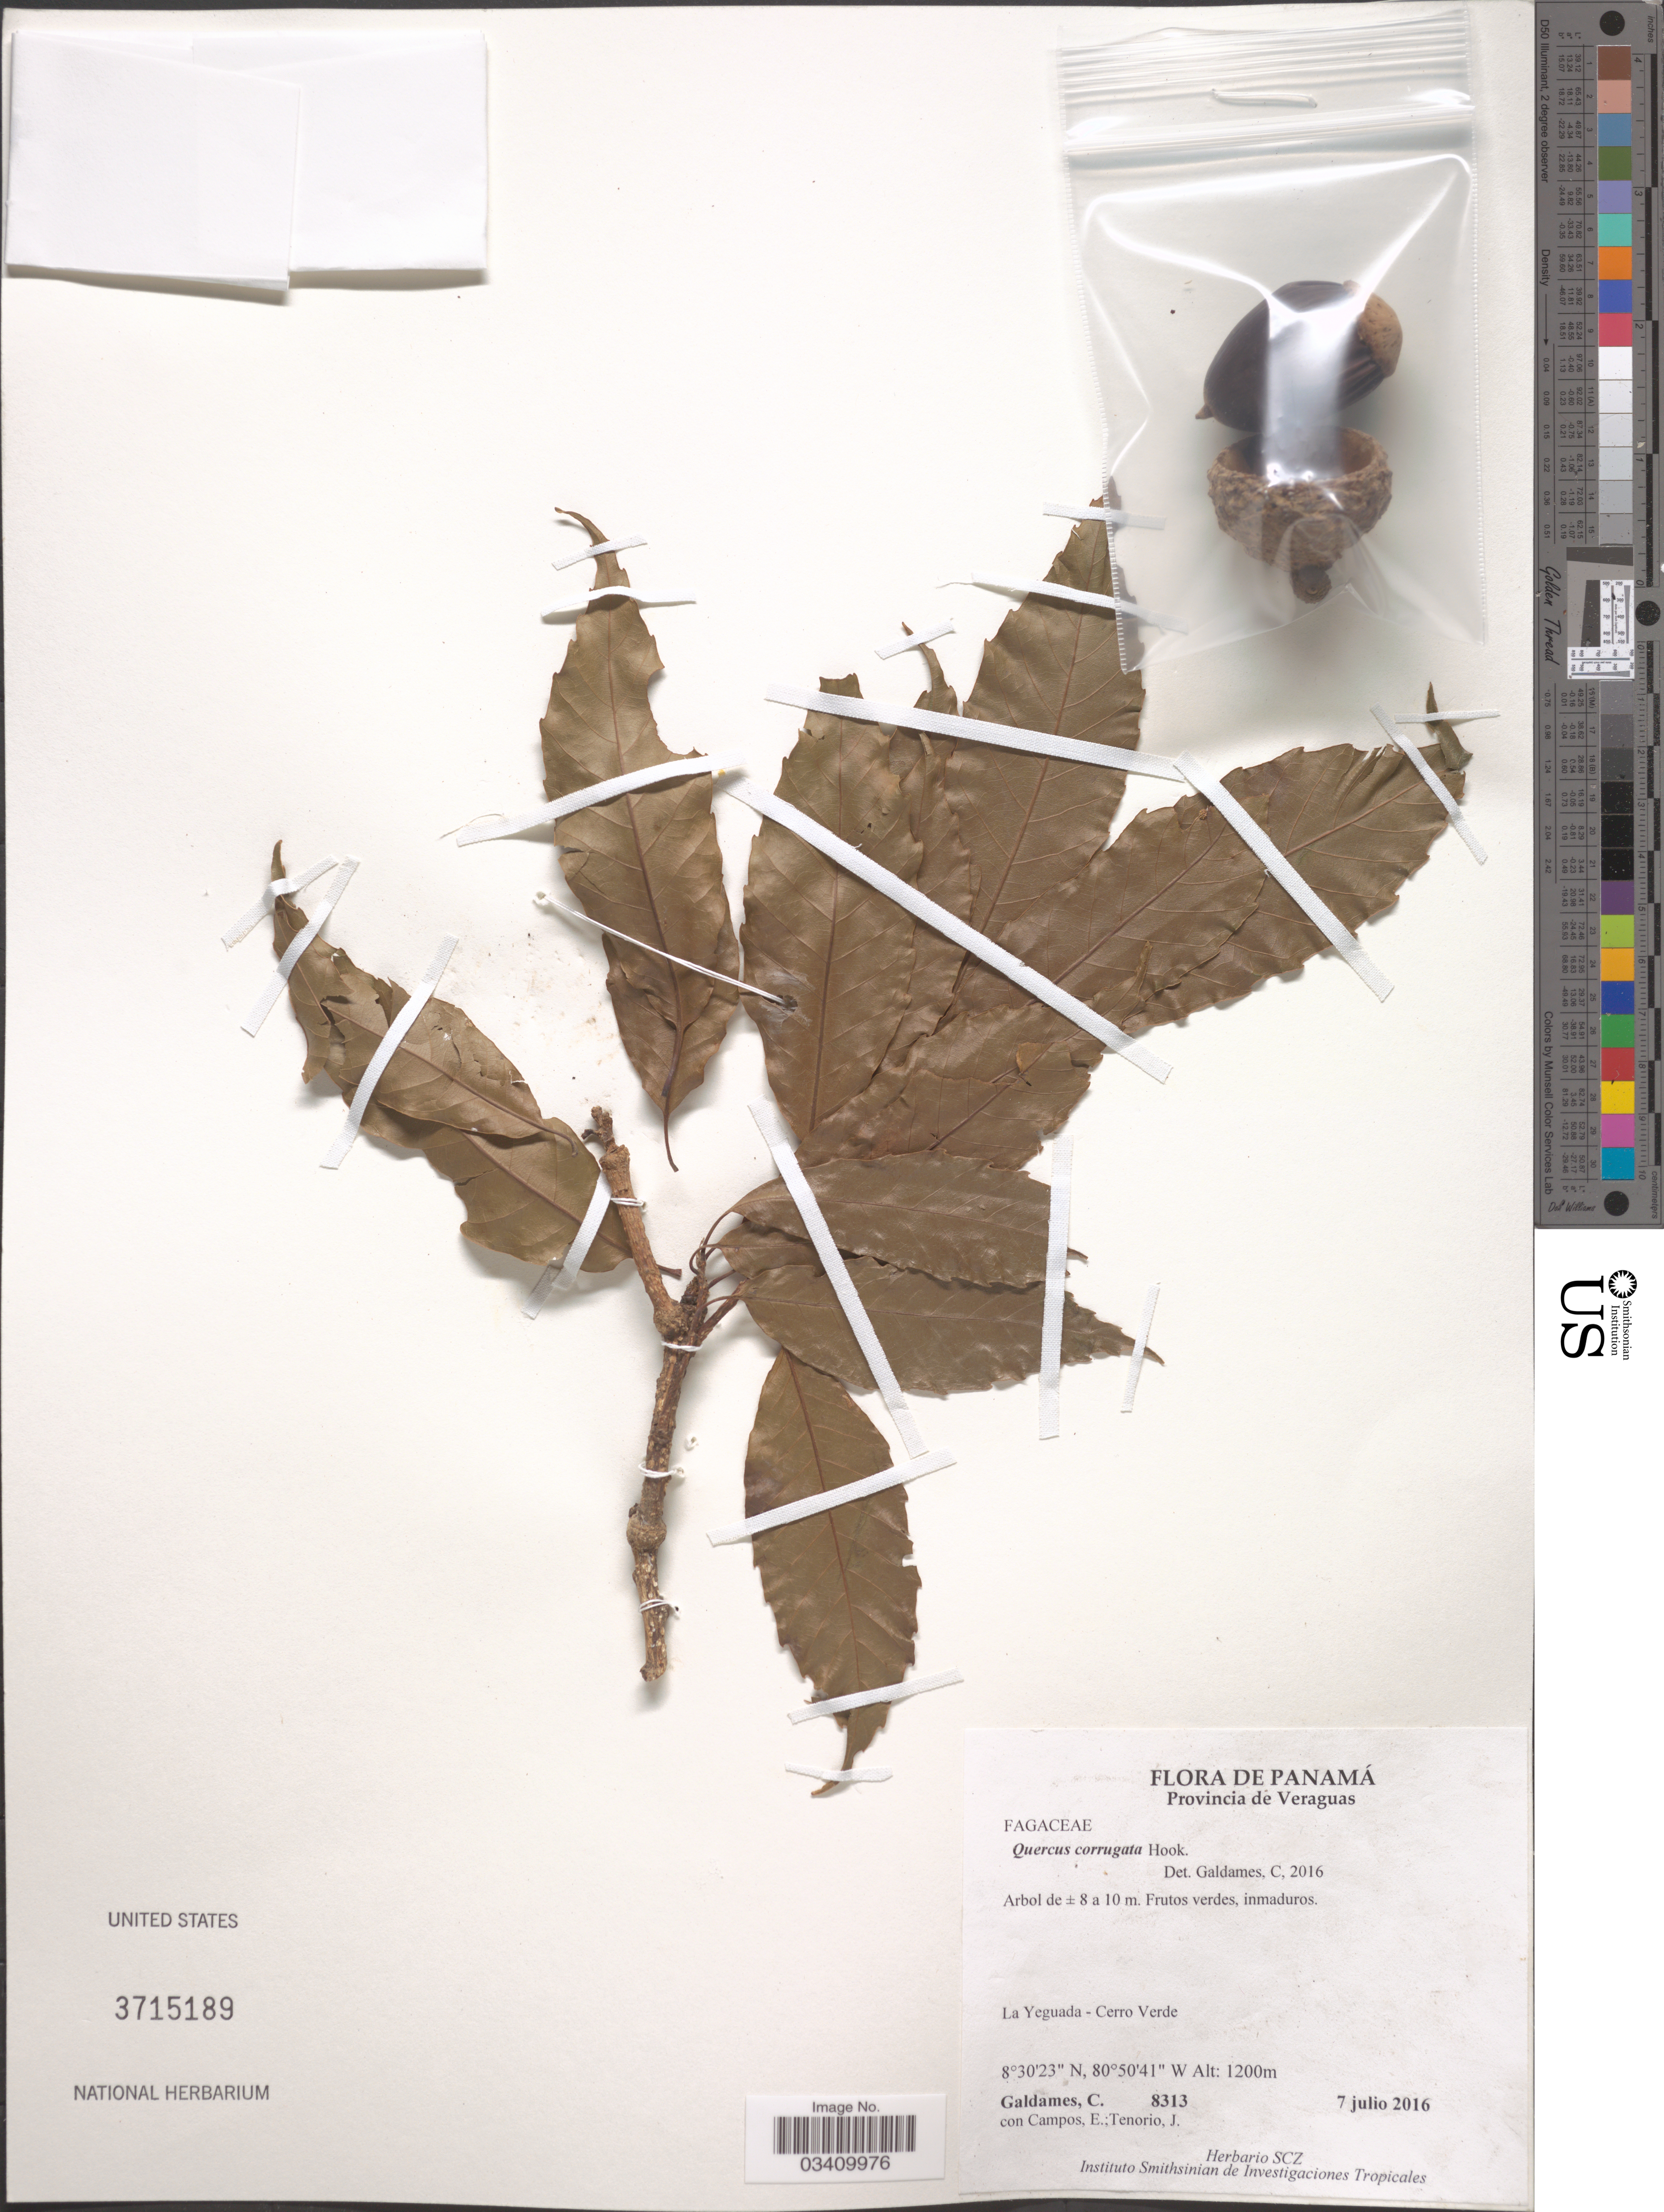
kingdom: Plantae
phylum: Tracheophyta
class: Magnoliopsida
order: Fagales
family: Fagaceae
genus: Quercus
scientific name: Quercus corrugata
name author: Hook.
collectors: C. Galdames, E. Campos & J. Tenorio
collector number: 8313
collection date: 2016-07-07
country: Panama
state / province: Veraguas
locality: La Yeguada-Cerro Verde.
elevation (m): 1200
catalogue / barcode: US 3715189